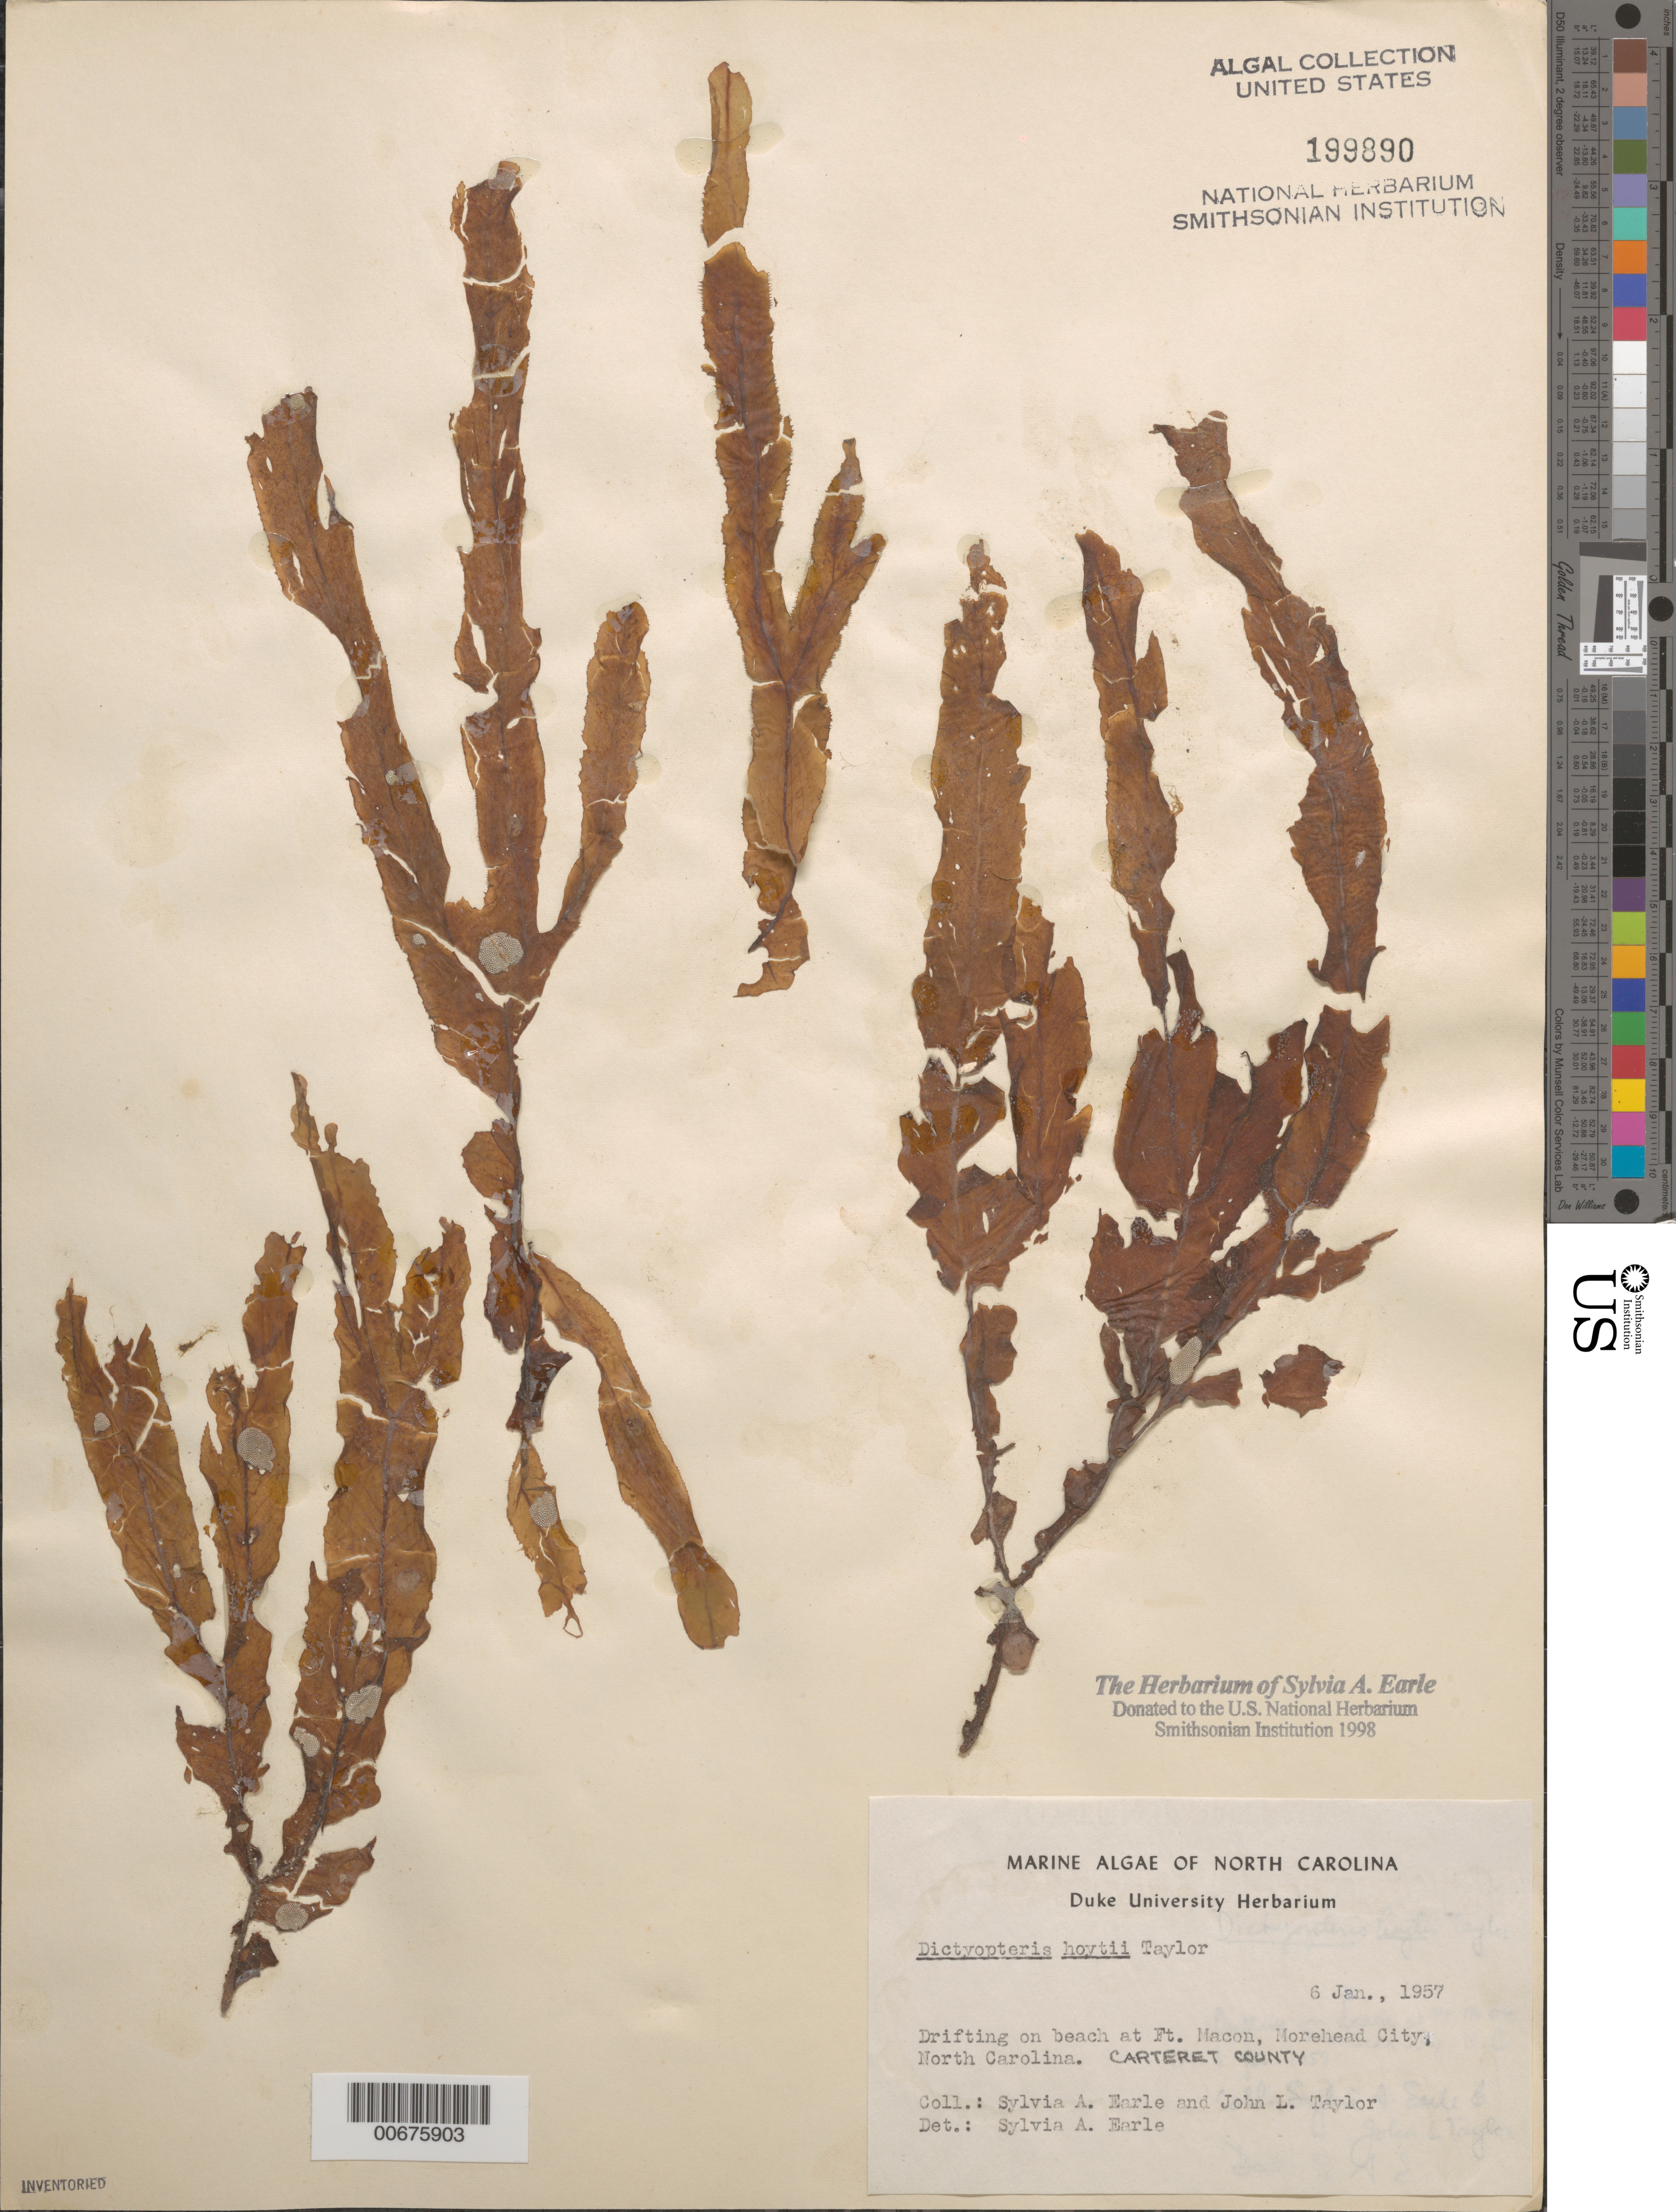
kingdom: Chromista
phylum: Ochrophyta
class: Phaeophyceae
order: Dictyotales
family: Dictyotaceae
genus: Dictyopteris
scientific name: Dictyopteris hoytii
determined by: Earle, S. A.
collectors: S. A. Earle & J. L. Taylor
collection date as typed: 06 Jan 1957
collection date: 1957-01-06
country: United States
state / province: North Carolina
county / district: Carteret County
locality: Fort Macon, Morehead City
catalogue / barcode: US 199890